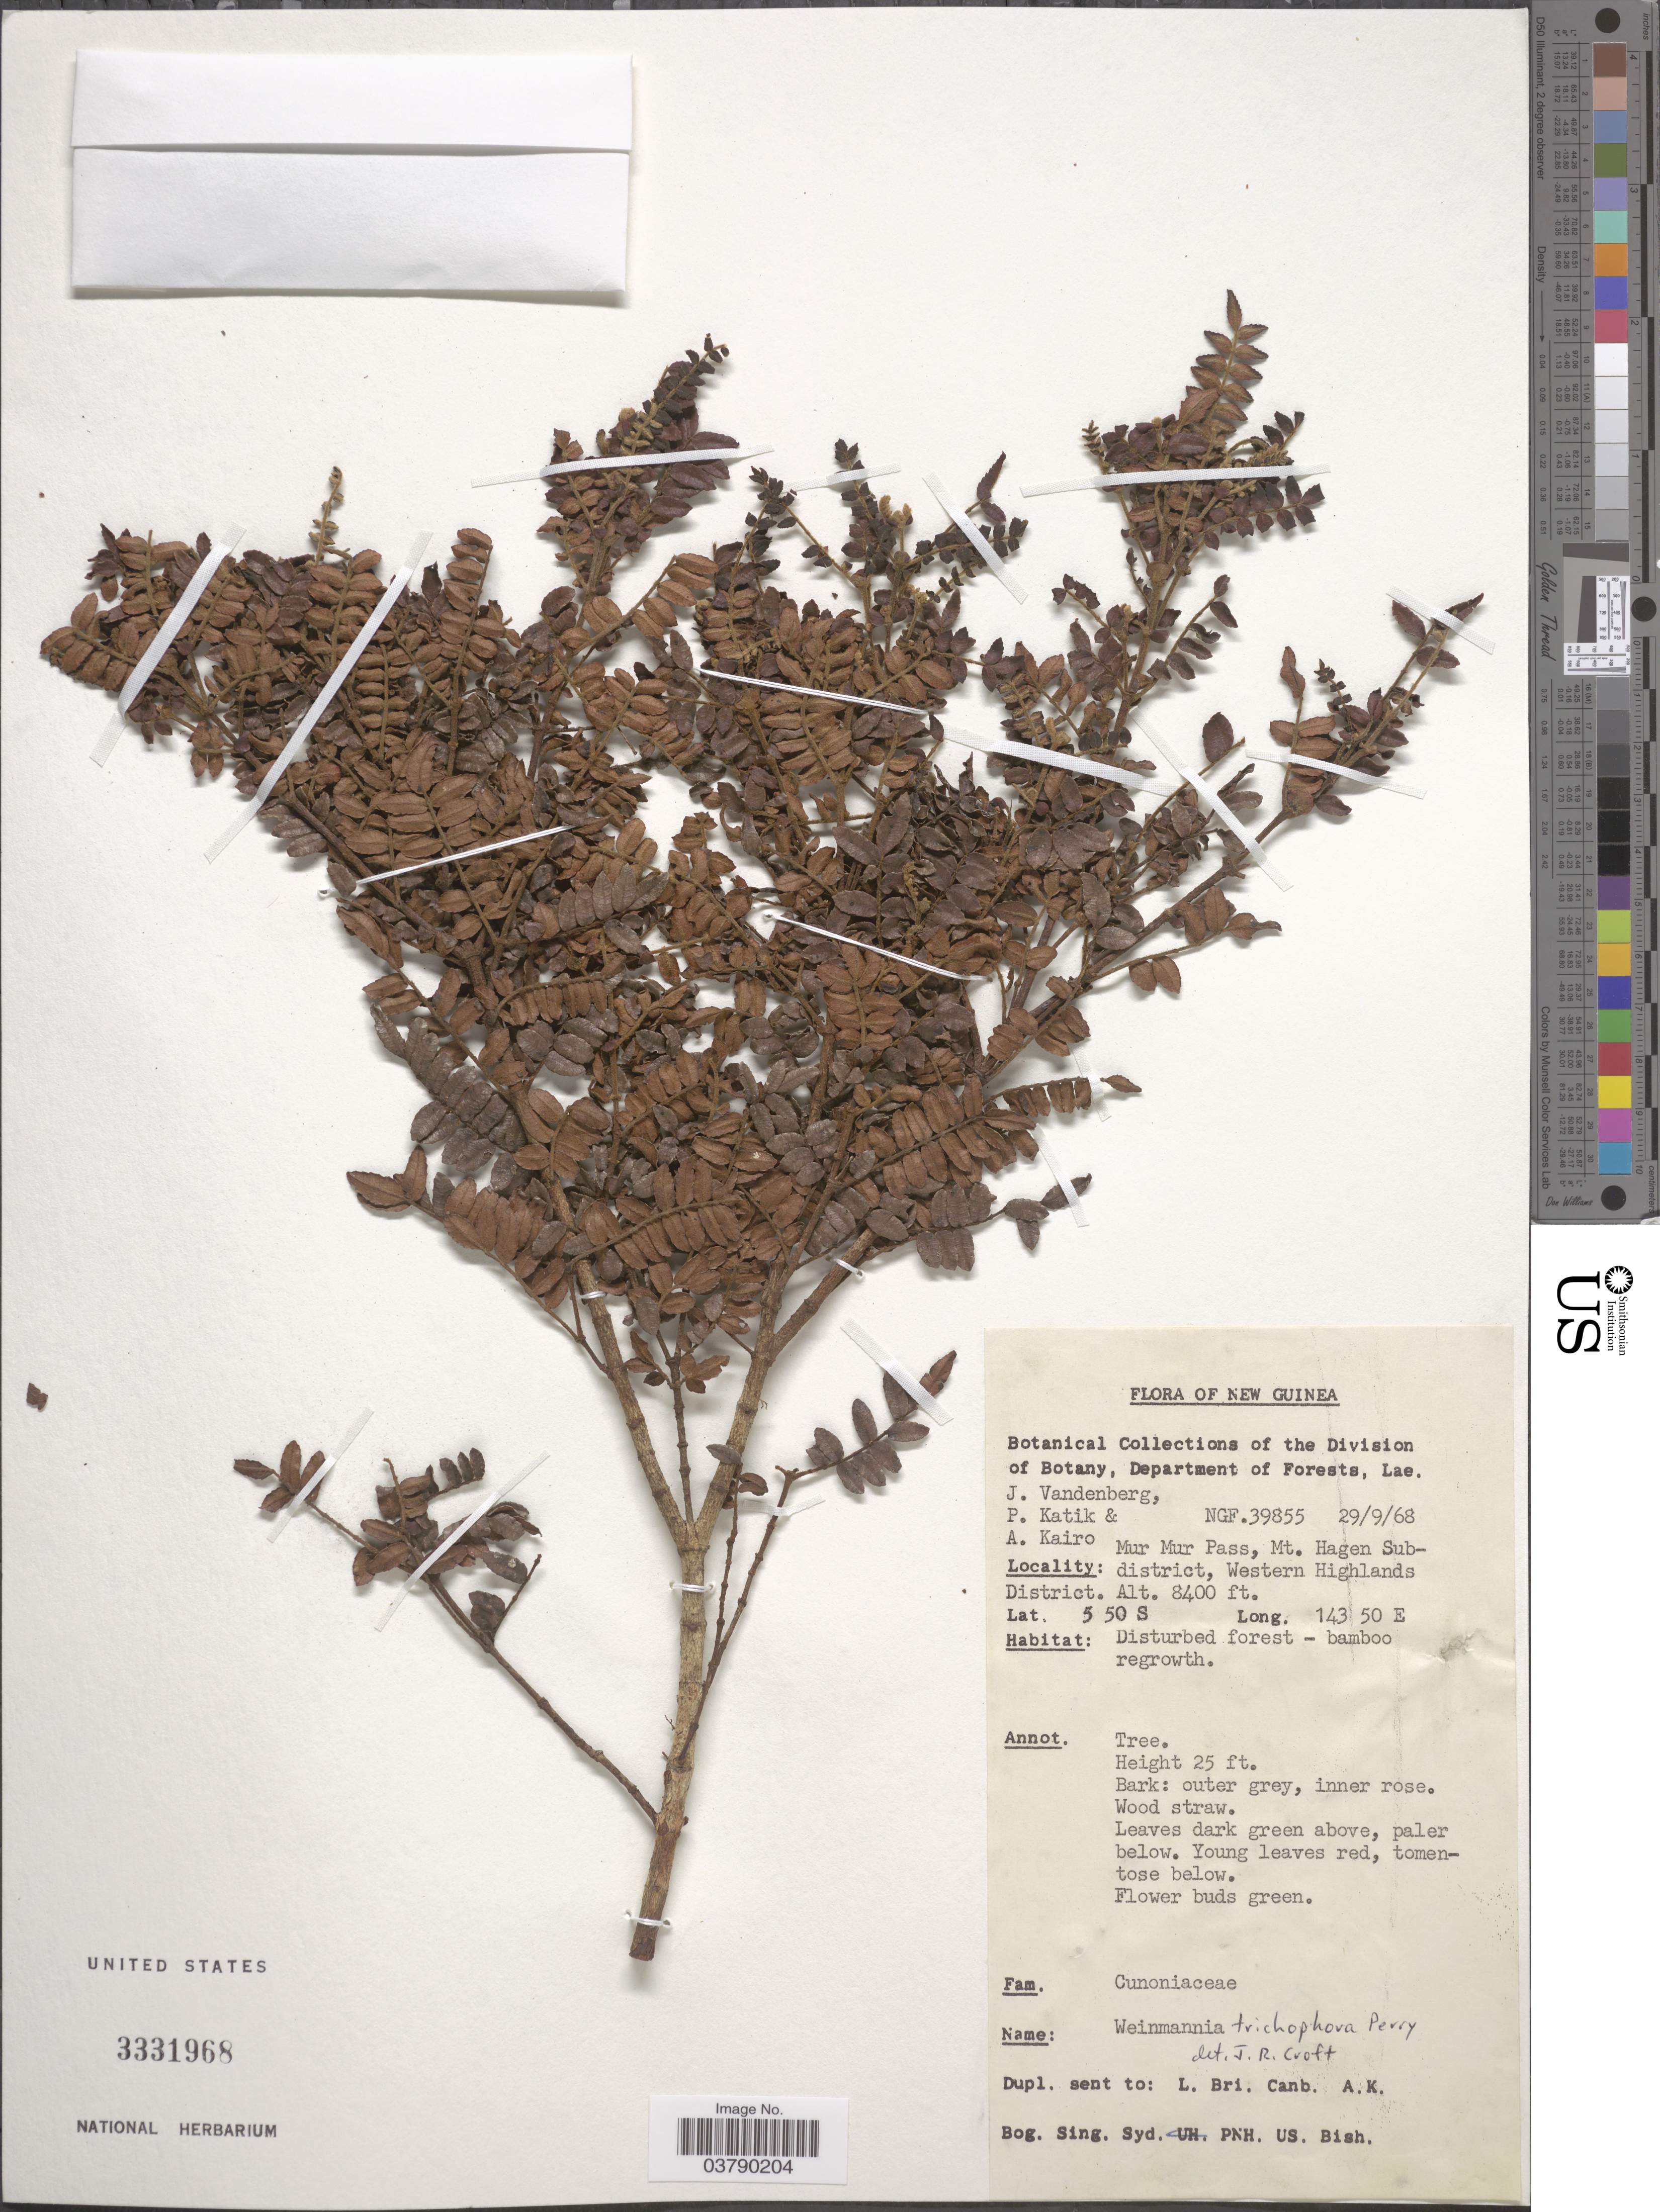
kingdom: Plantae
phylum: Tracheophyta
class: Magnoliopsida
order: Oxalidales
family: Cunoniaceae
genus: Pterophylla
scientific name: Pterophylla urdanetensis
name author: (Elmer) Pillon & H.C. Hopkins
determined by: Strong, Mark T., (BOT), Smithsonian Institution - National Museum of Natural History (UNITED STATES)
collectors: J. Vandenberg, P. Katik & A. Kairo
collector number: NGF39855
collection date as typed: Transcribed d/m/y: 29/9/68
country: Papua New Guinea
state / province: Western Highlands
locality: New Guinea. Mur Mur Pass, Mt. Hagen Subdistrict, Western Highlands District.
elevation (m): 2560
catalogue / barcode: US 3331968